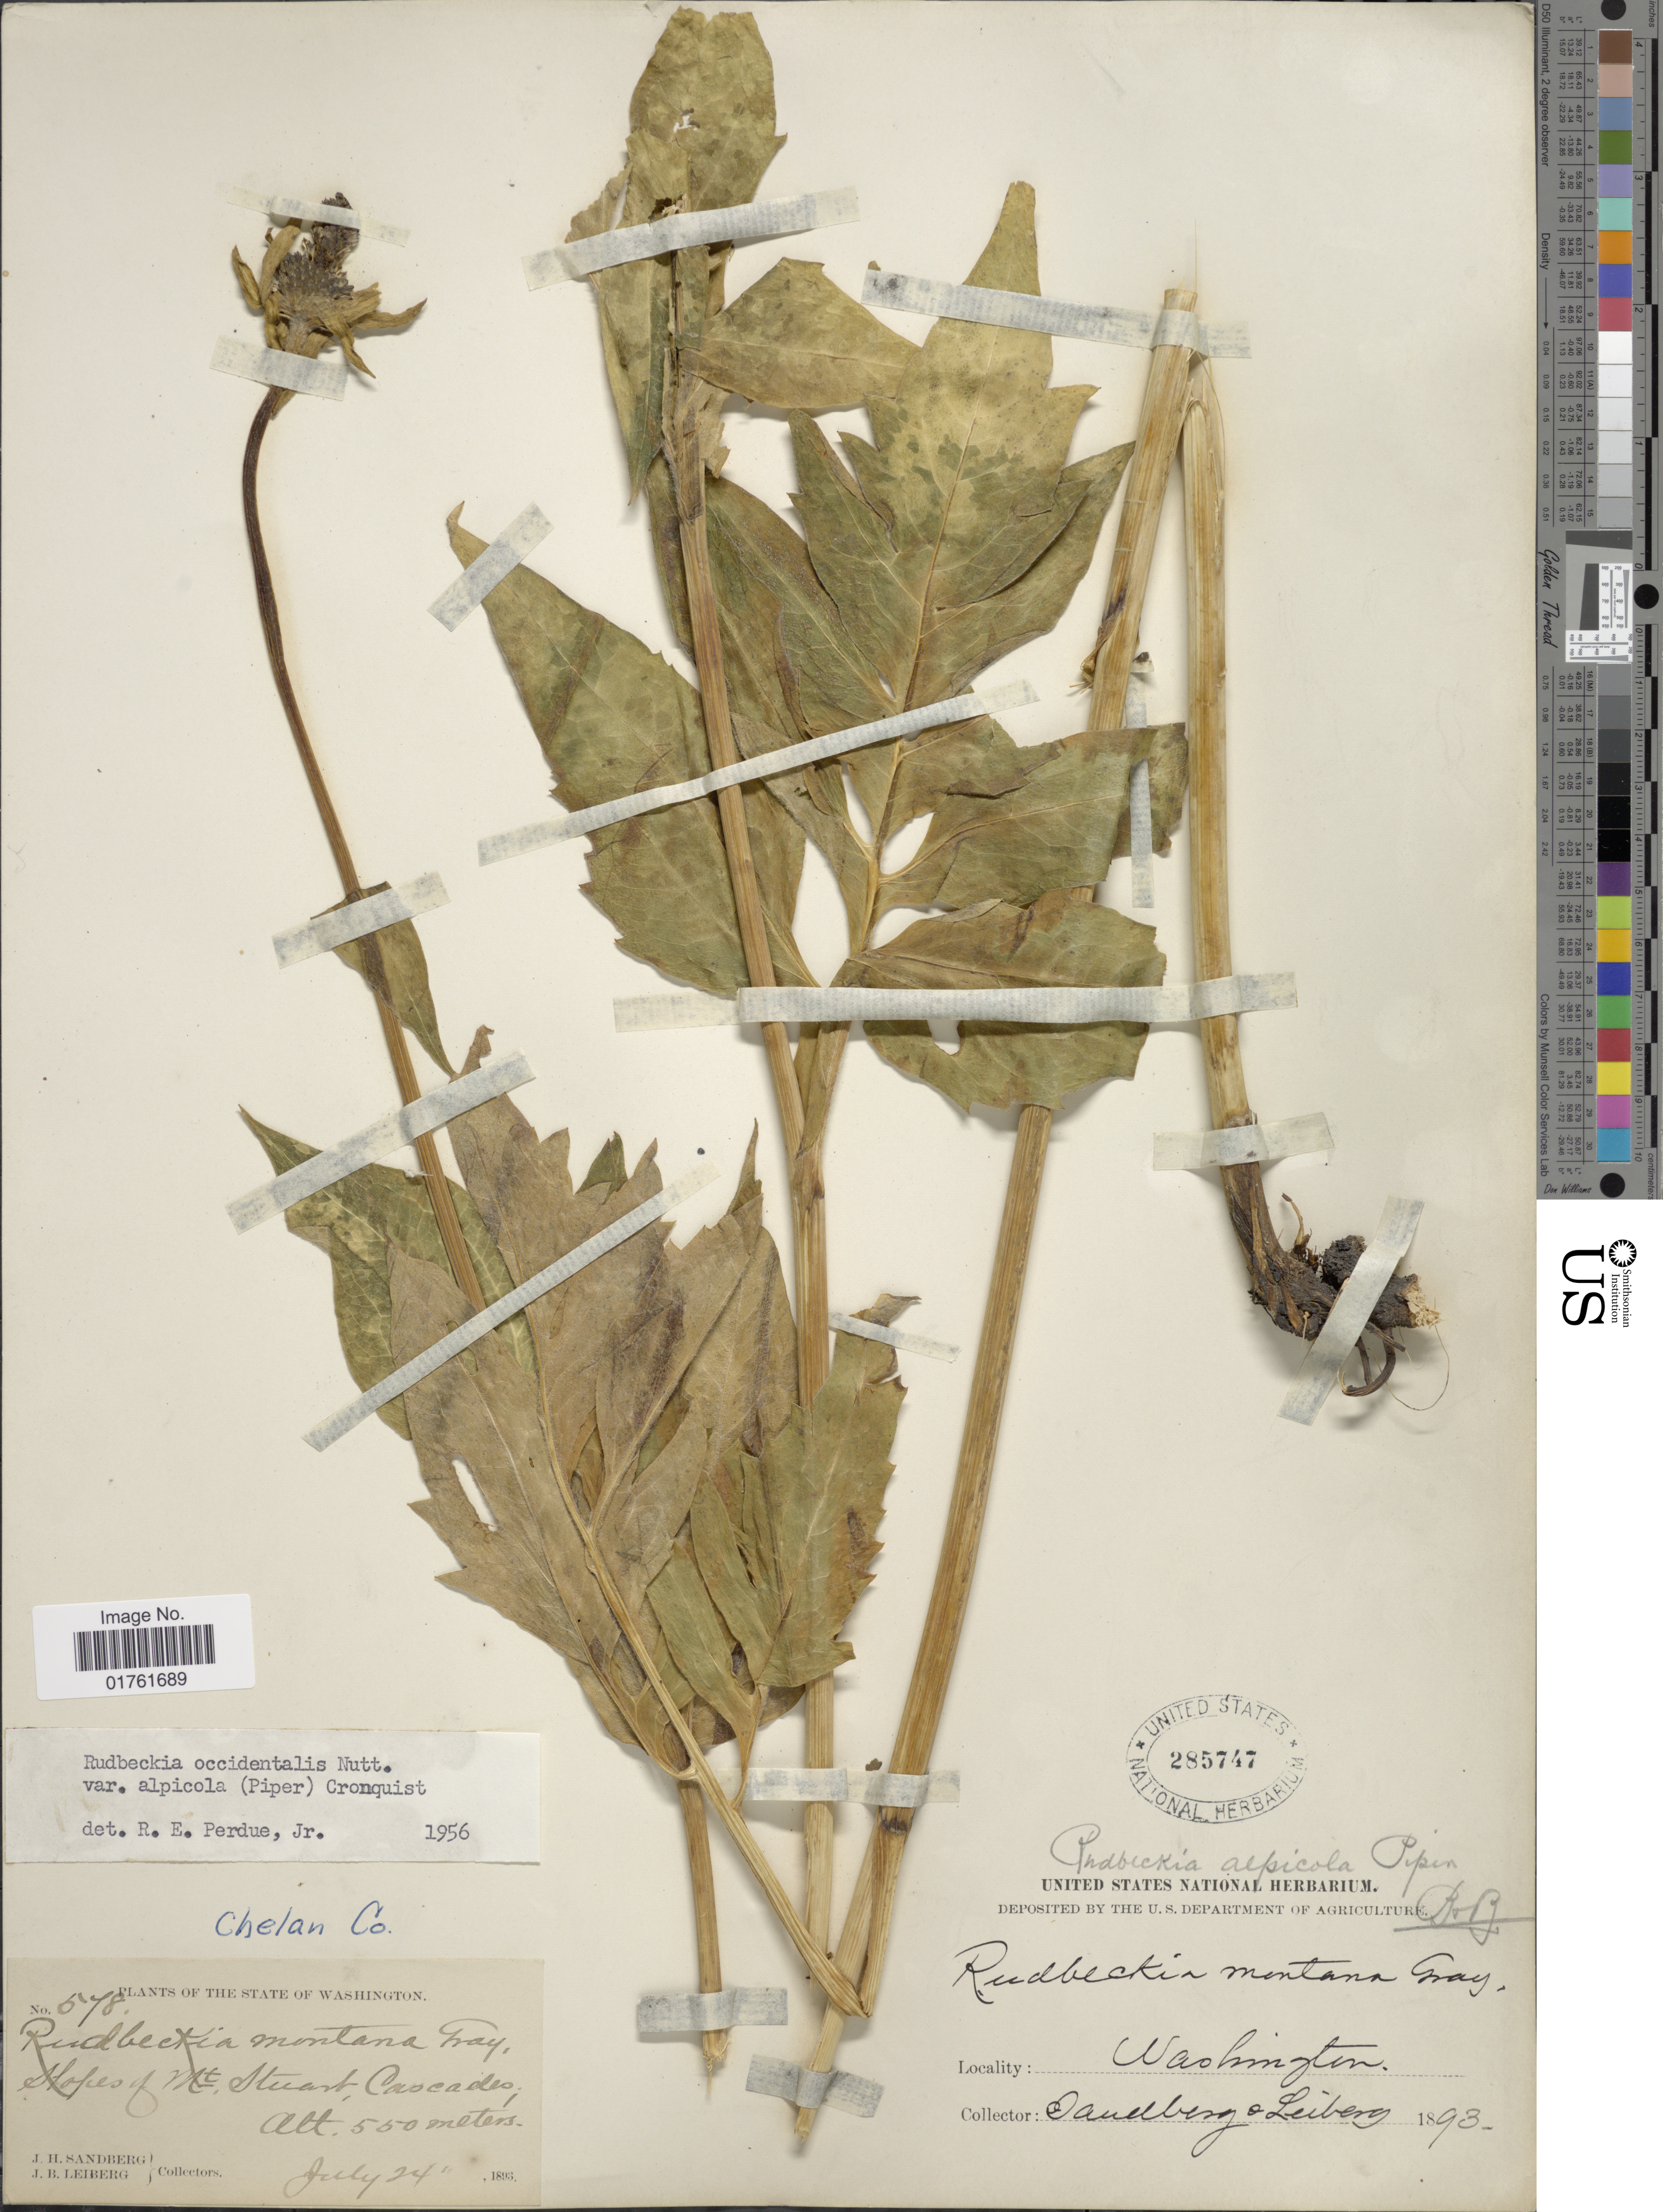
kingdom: Plantae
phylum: Tracheophyta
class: Magnoliopsida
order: Asterales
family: Asteraceae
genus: Rudbeckia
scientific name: Rudbeckia occidentalis var. alpicola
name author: (Piper) Cronq.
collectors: J. H. Sandberg & J. B. Leiberg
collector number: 578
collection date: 1893-07-24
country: United States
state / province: Washington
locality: Slope of Mt Stuart, Cascades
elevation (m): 550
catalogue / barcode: US 285747